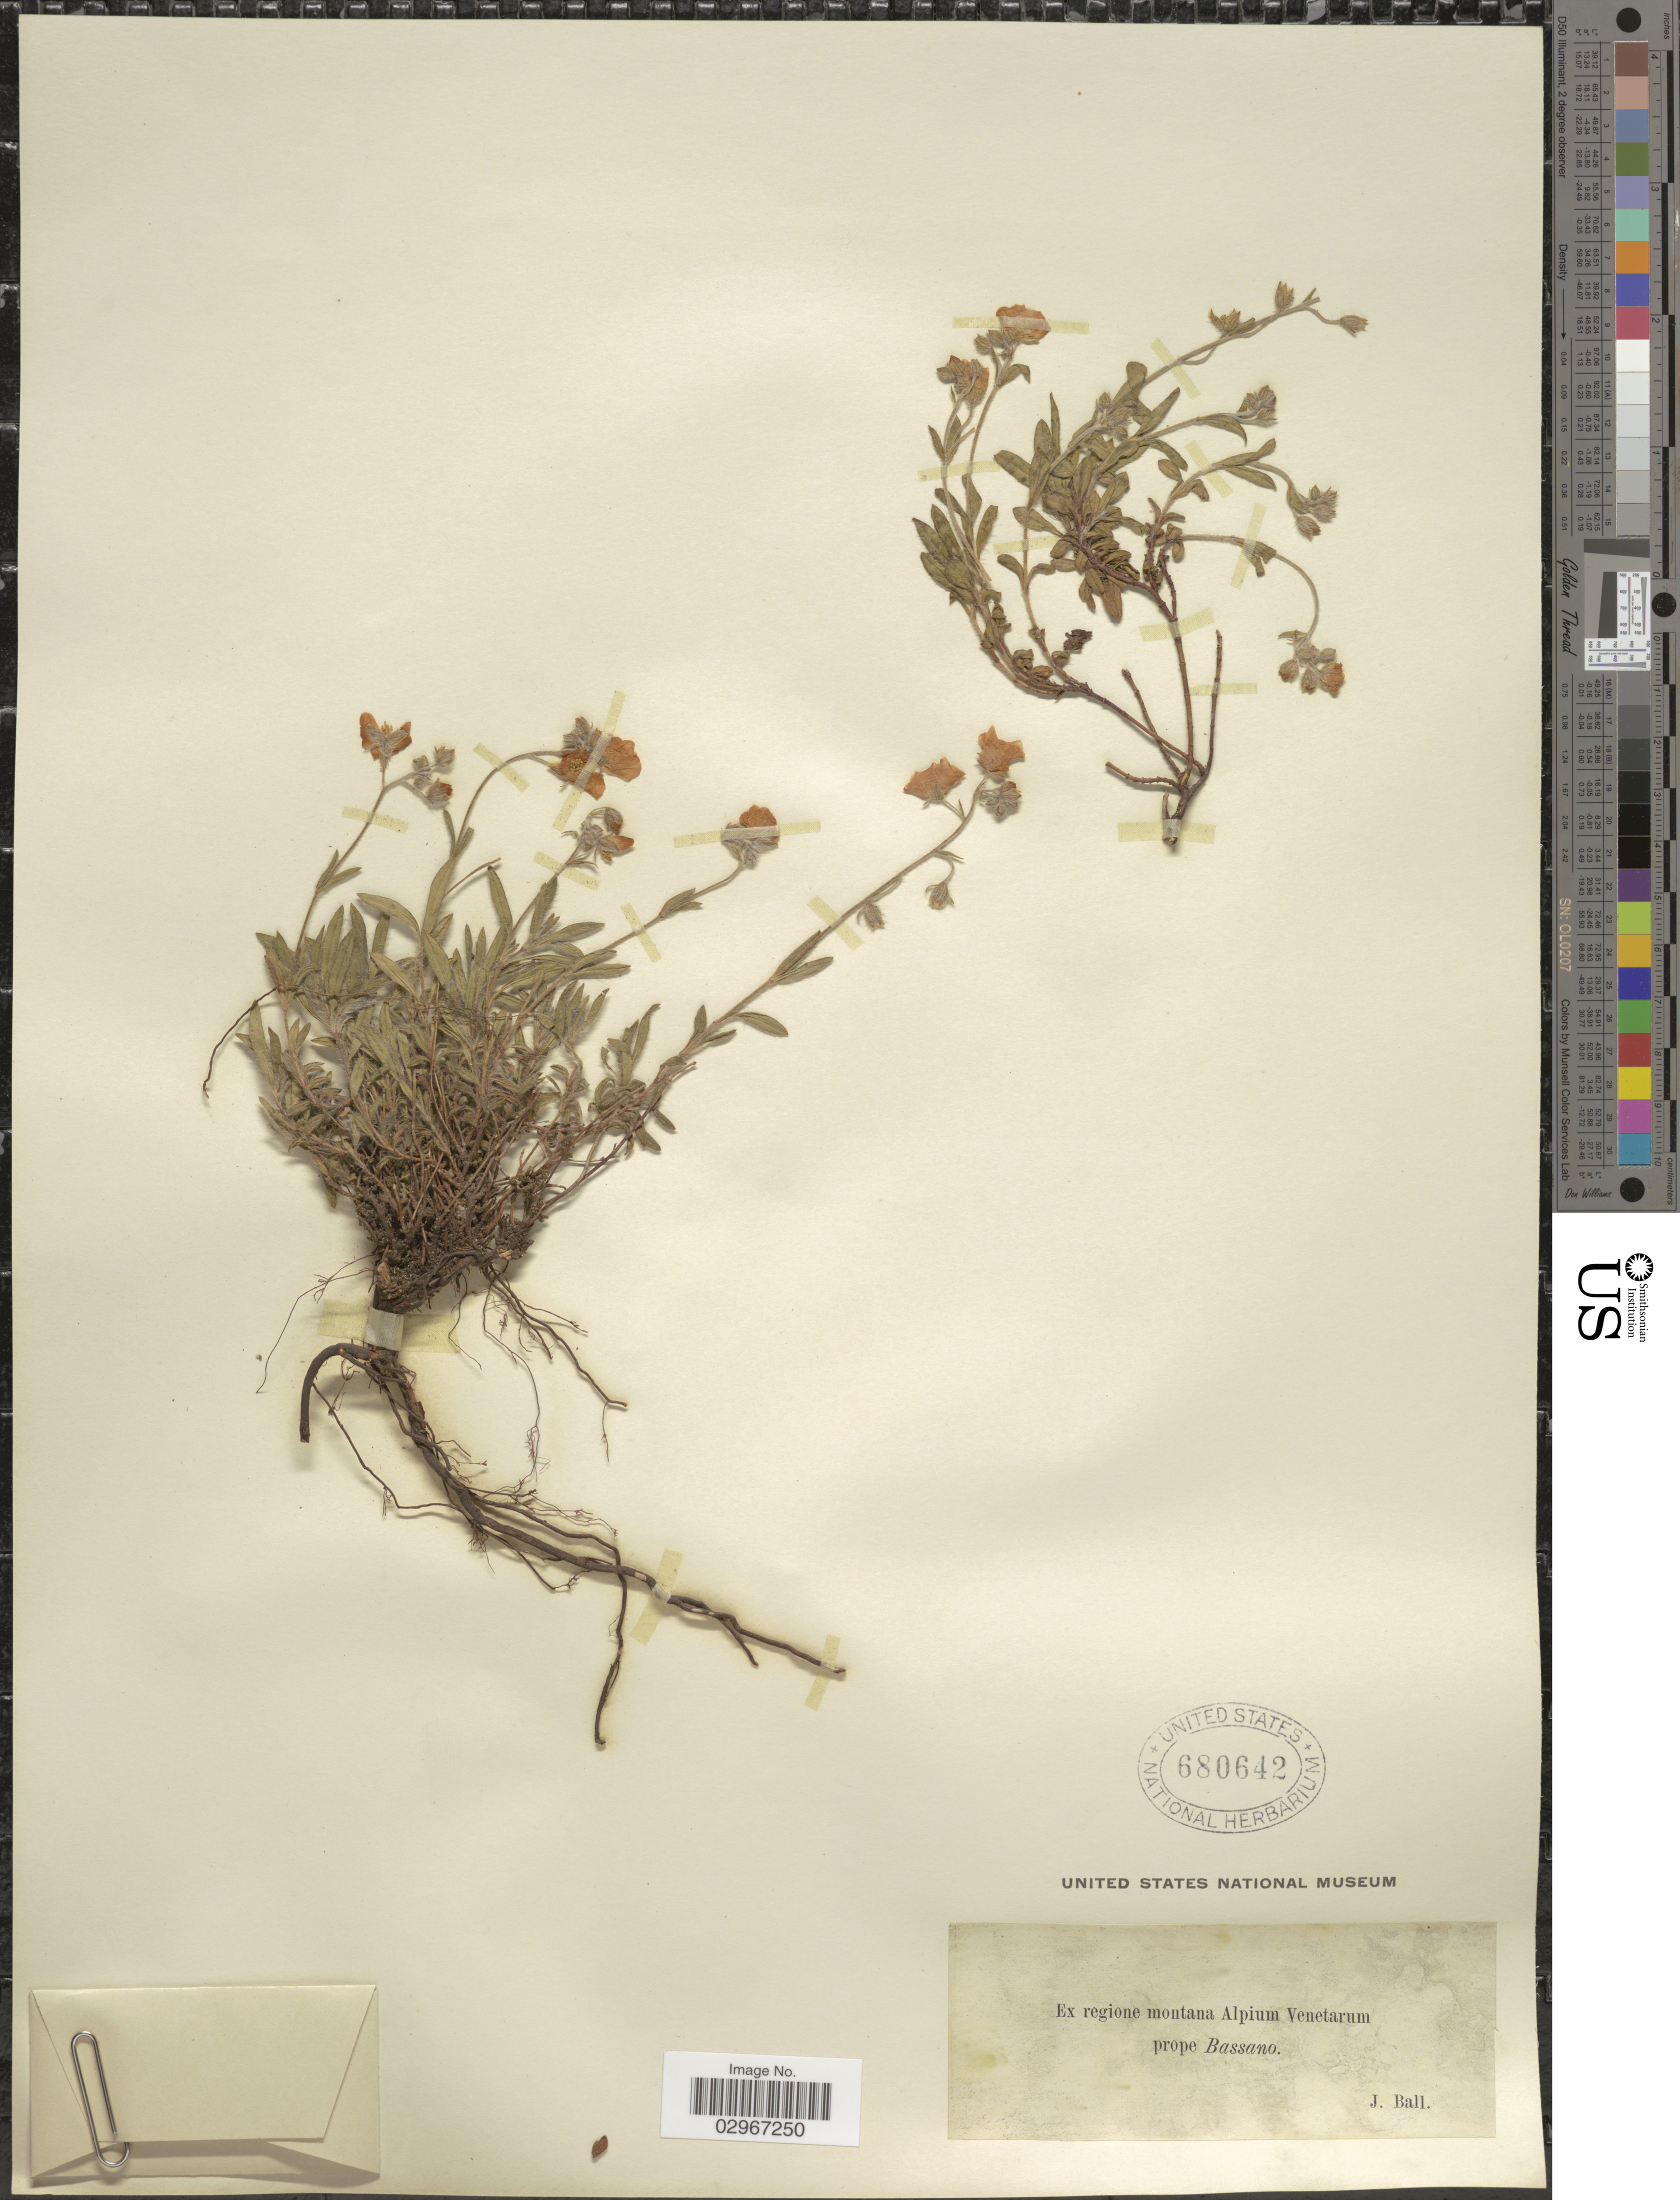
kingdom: Plantae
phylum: Tracheophyta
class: Magnoliopsida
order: Malvales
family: Cistaceae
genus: Helianthemum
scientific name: Helianthemum sp.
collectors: J. Ball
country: Italy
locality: Ex regione montana Alpium Venetarum prope Bassano.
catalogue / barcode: US 680642